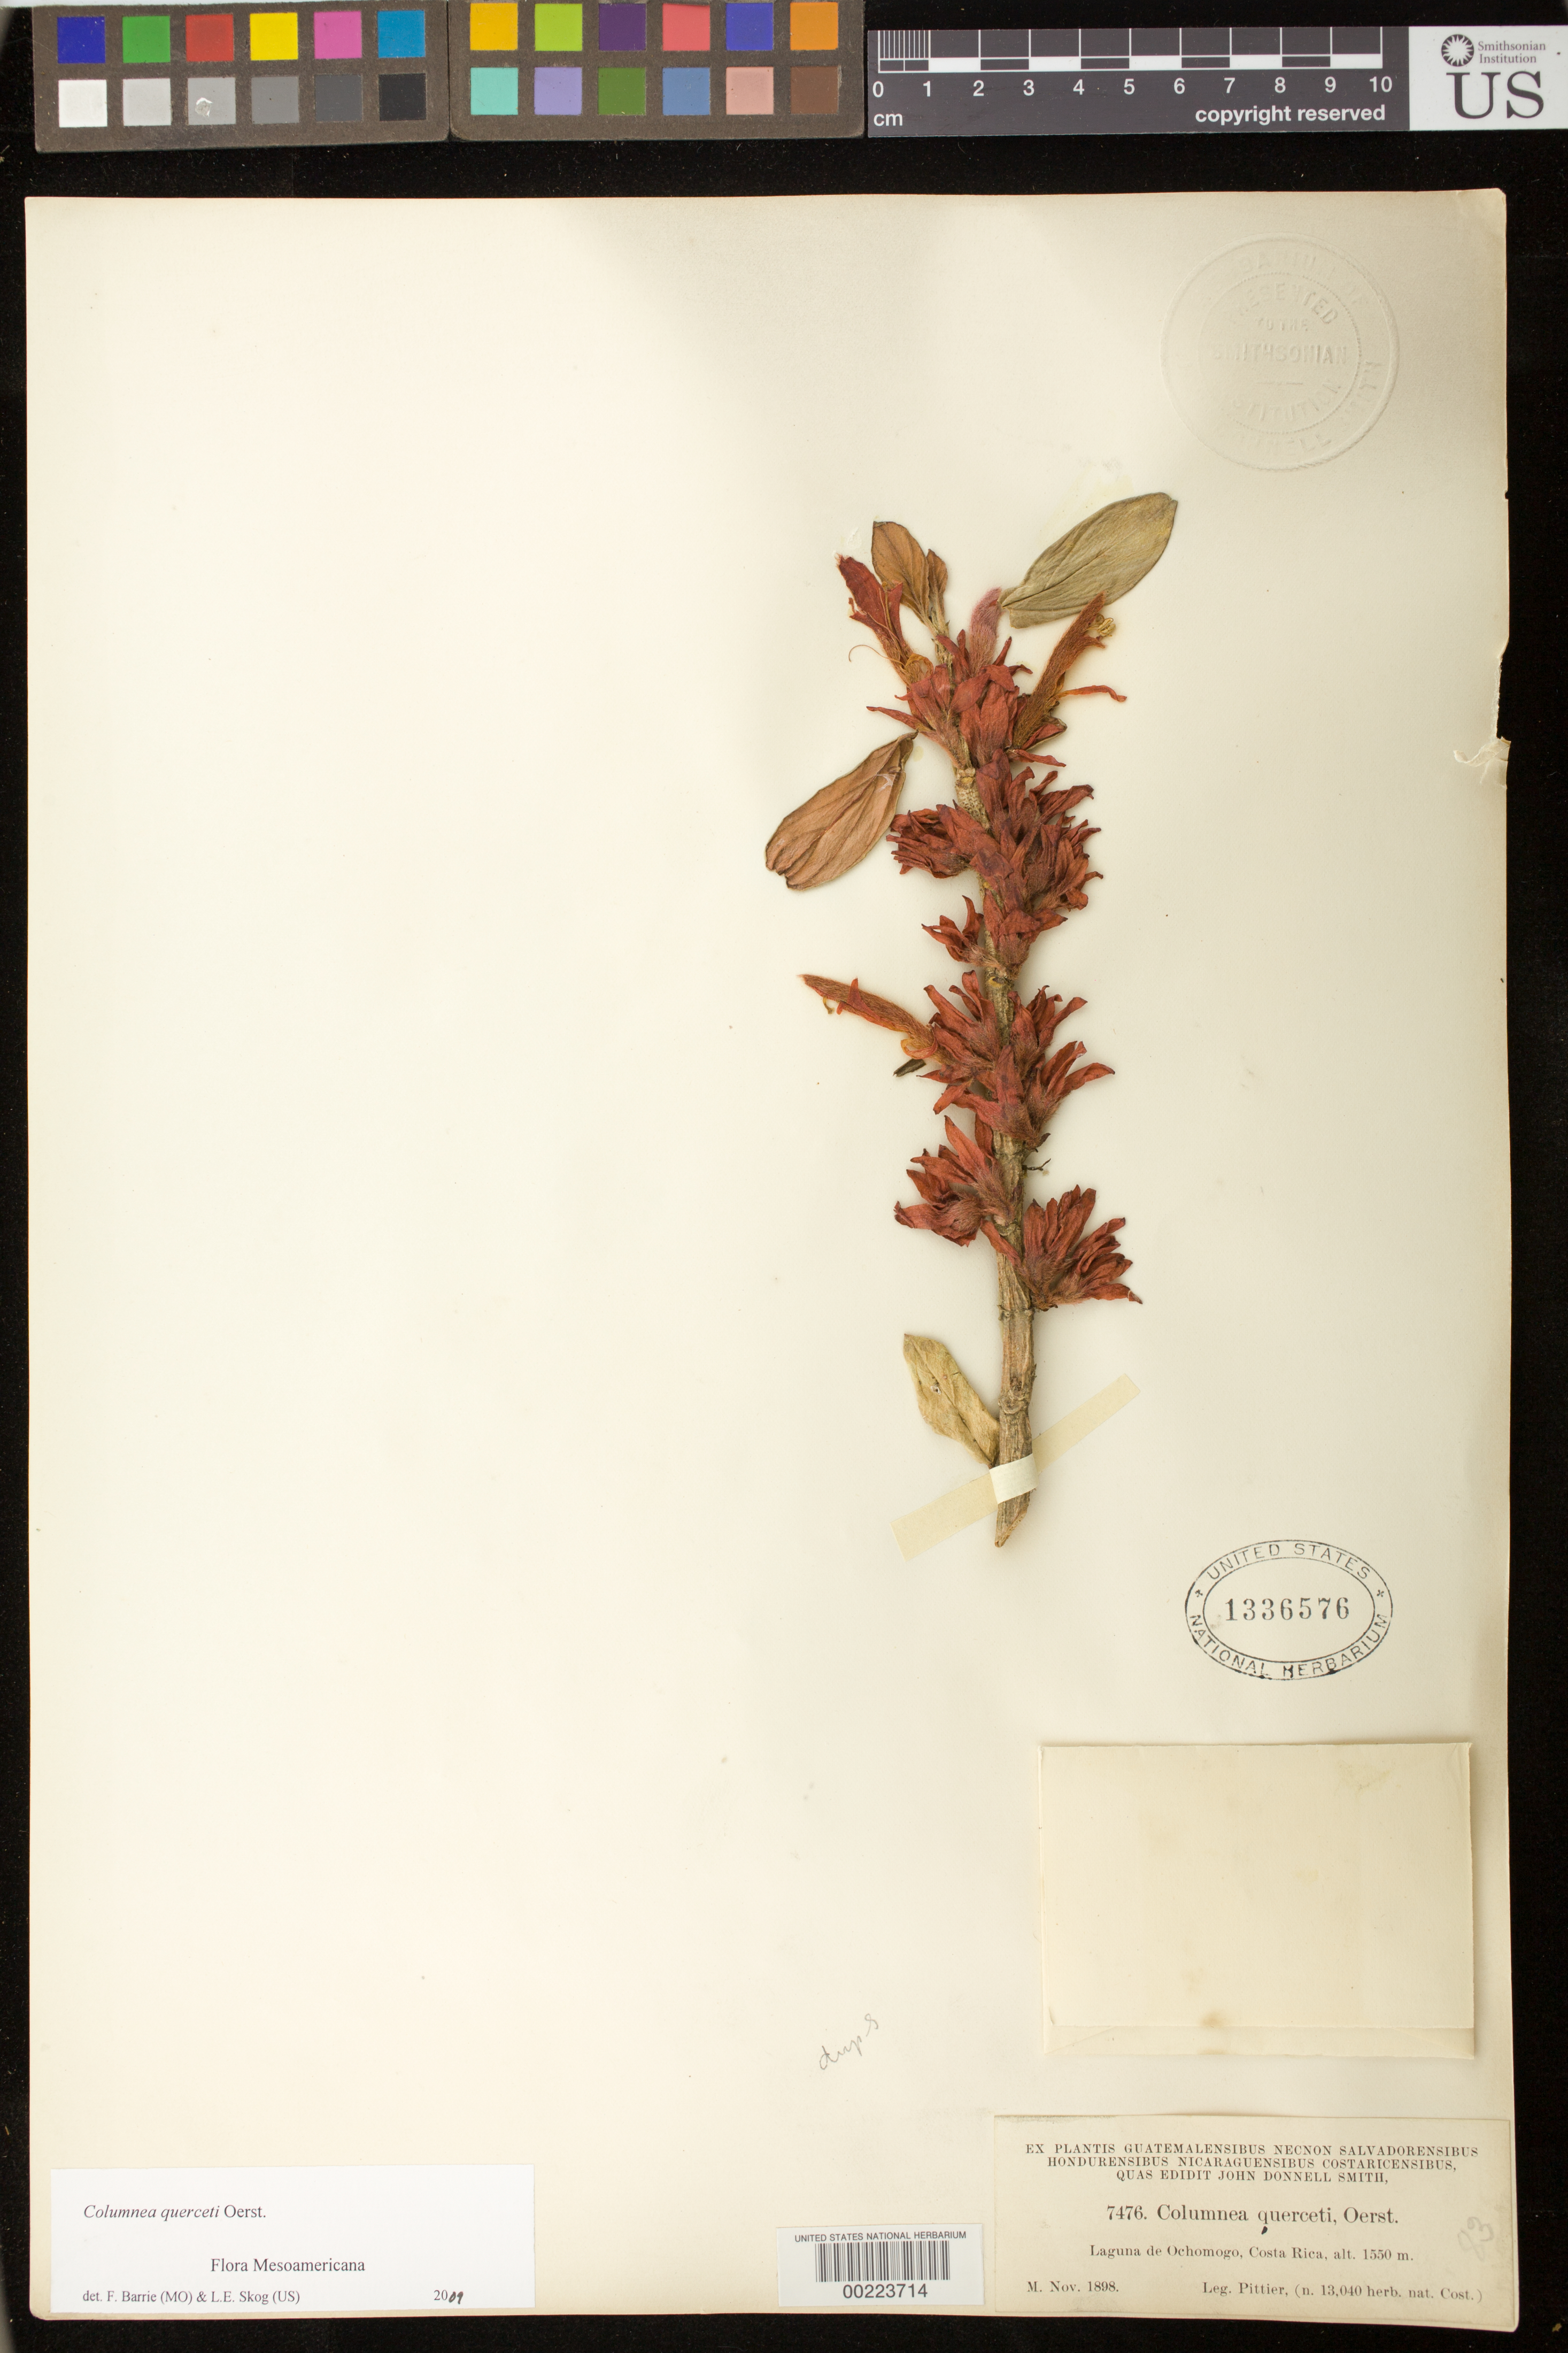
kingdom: Plantae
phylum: Tracheophyta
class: Magnoliopsida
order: Lamiales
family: Gesneriaceae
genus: Columnea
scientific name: Columnea querceti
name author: Oerst.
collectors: H. F. Pittier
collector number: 7476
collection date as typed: Nov 1898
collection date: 1898-11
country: Costa Rica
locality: Laguna de Ochomogo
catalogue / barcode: US 1336576